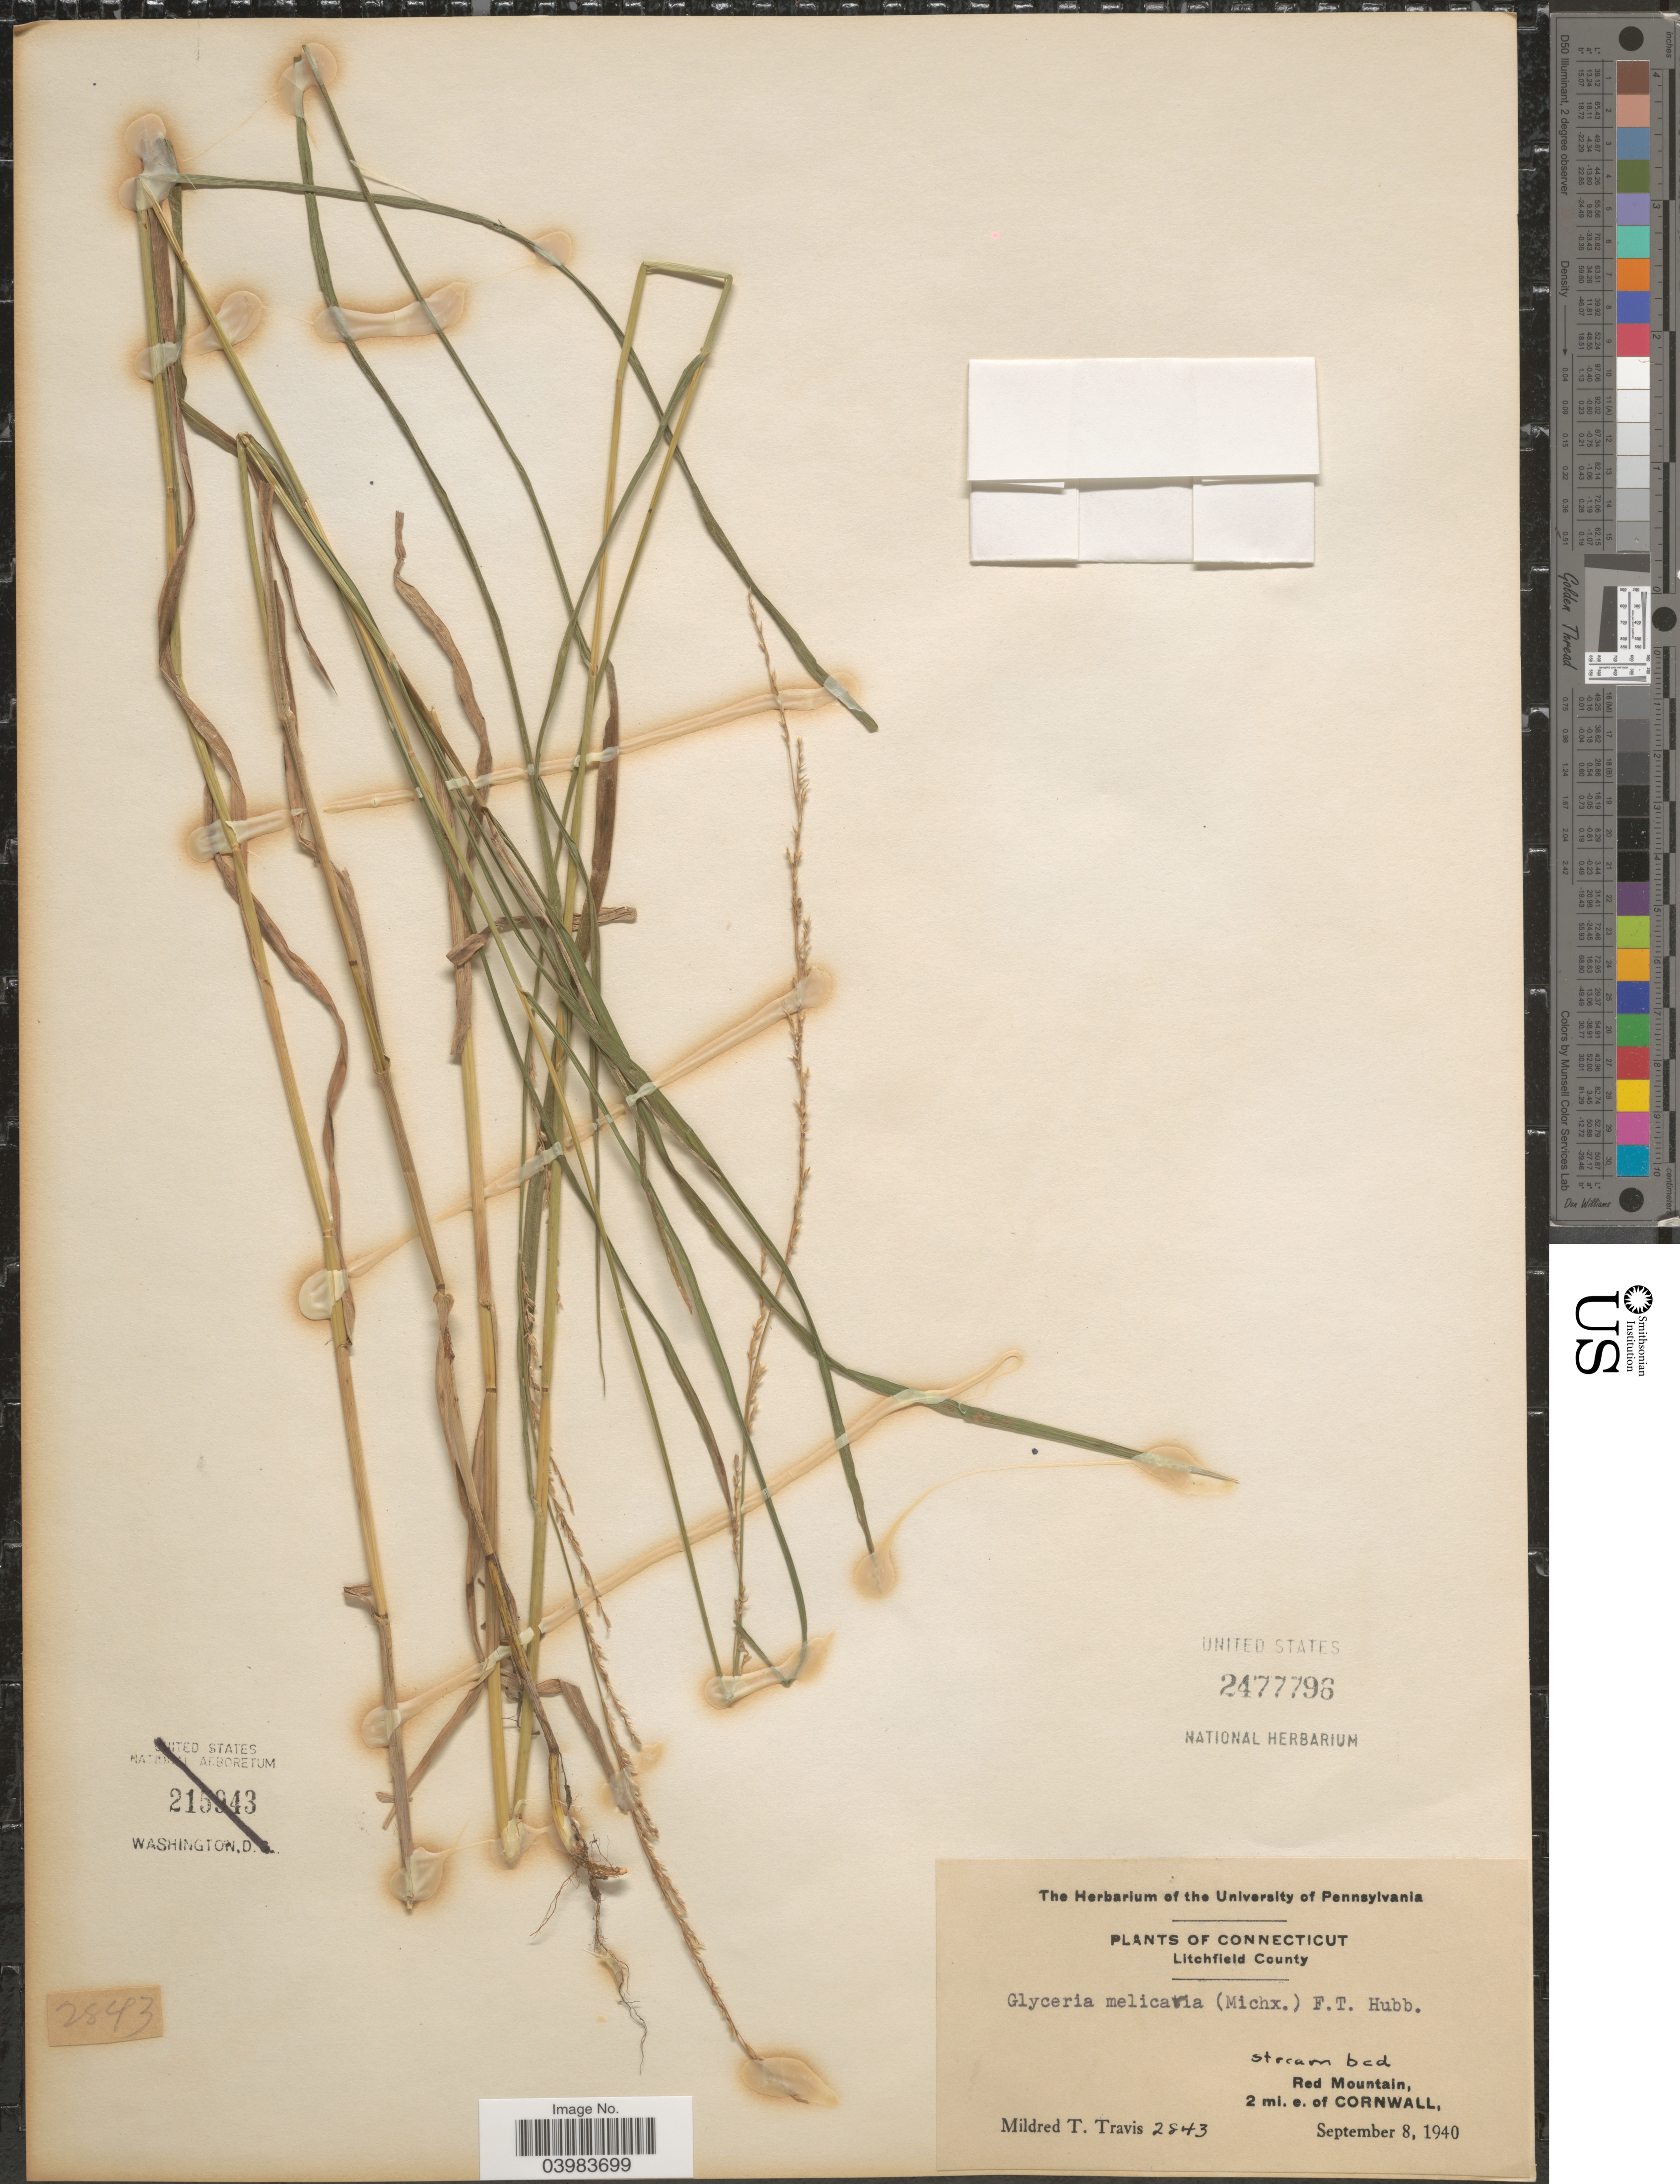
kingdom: Plantae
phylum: Tracheophyta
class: Liliopsida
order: Poales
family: Poaceae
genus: Glyceria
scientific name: Glyceria melicaria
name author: (Michx.) F.T. Hubb.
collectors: M. Travis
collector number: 2843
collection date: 1940-09-08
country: United States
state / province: Connecticut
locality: Litchfield County. Red Mountain, 2 mi. e. of Cornwall.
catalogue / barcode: US 2477796